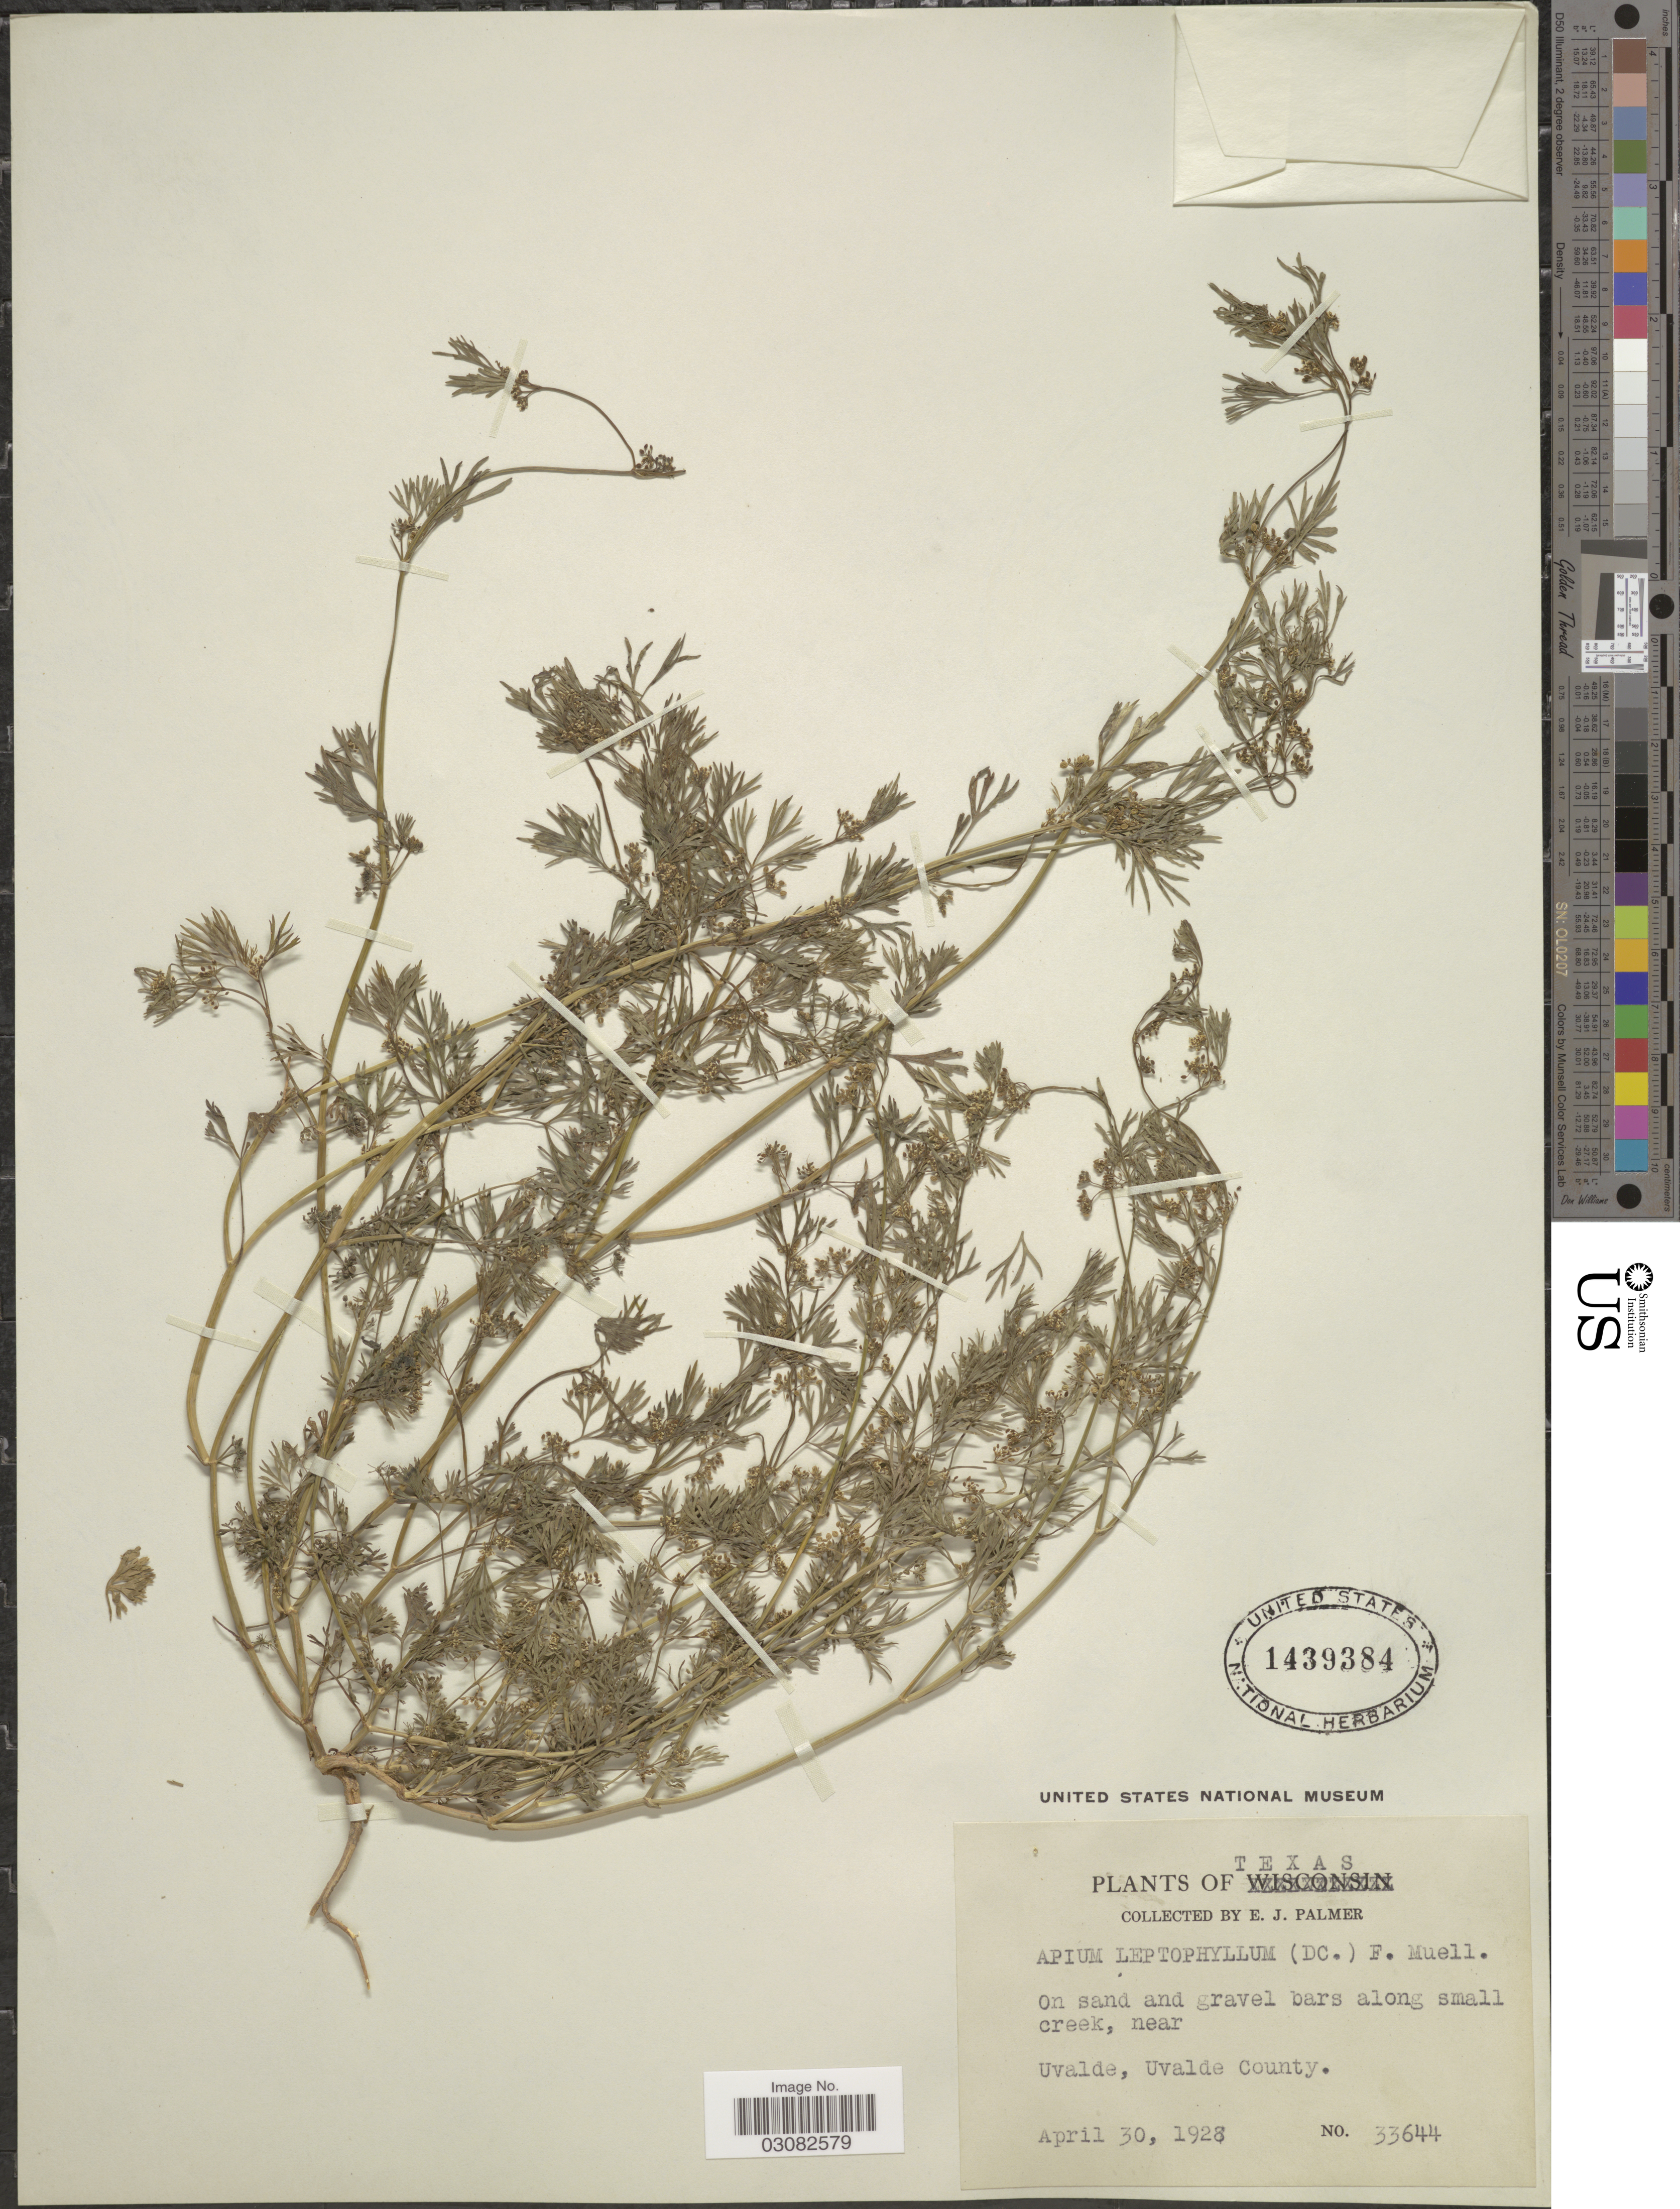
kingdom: Plantae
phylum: Tracheophyta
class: Magnoliopsida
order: Apiales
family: Apiaceae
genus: Apium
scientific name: Apium ammi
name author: (Jacq.) Urb.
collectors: E. J. Palmer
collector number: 33644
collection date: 1928-04-30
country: United States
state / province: Texas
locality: On sand and gravel bars along small creek, near Uvalde, Uvalde County.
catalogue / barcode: US 1439384